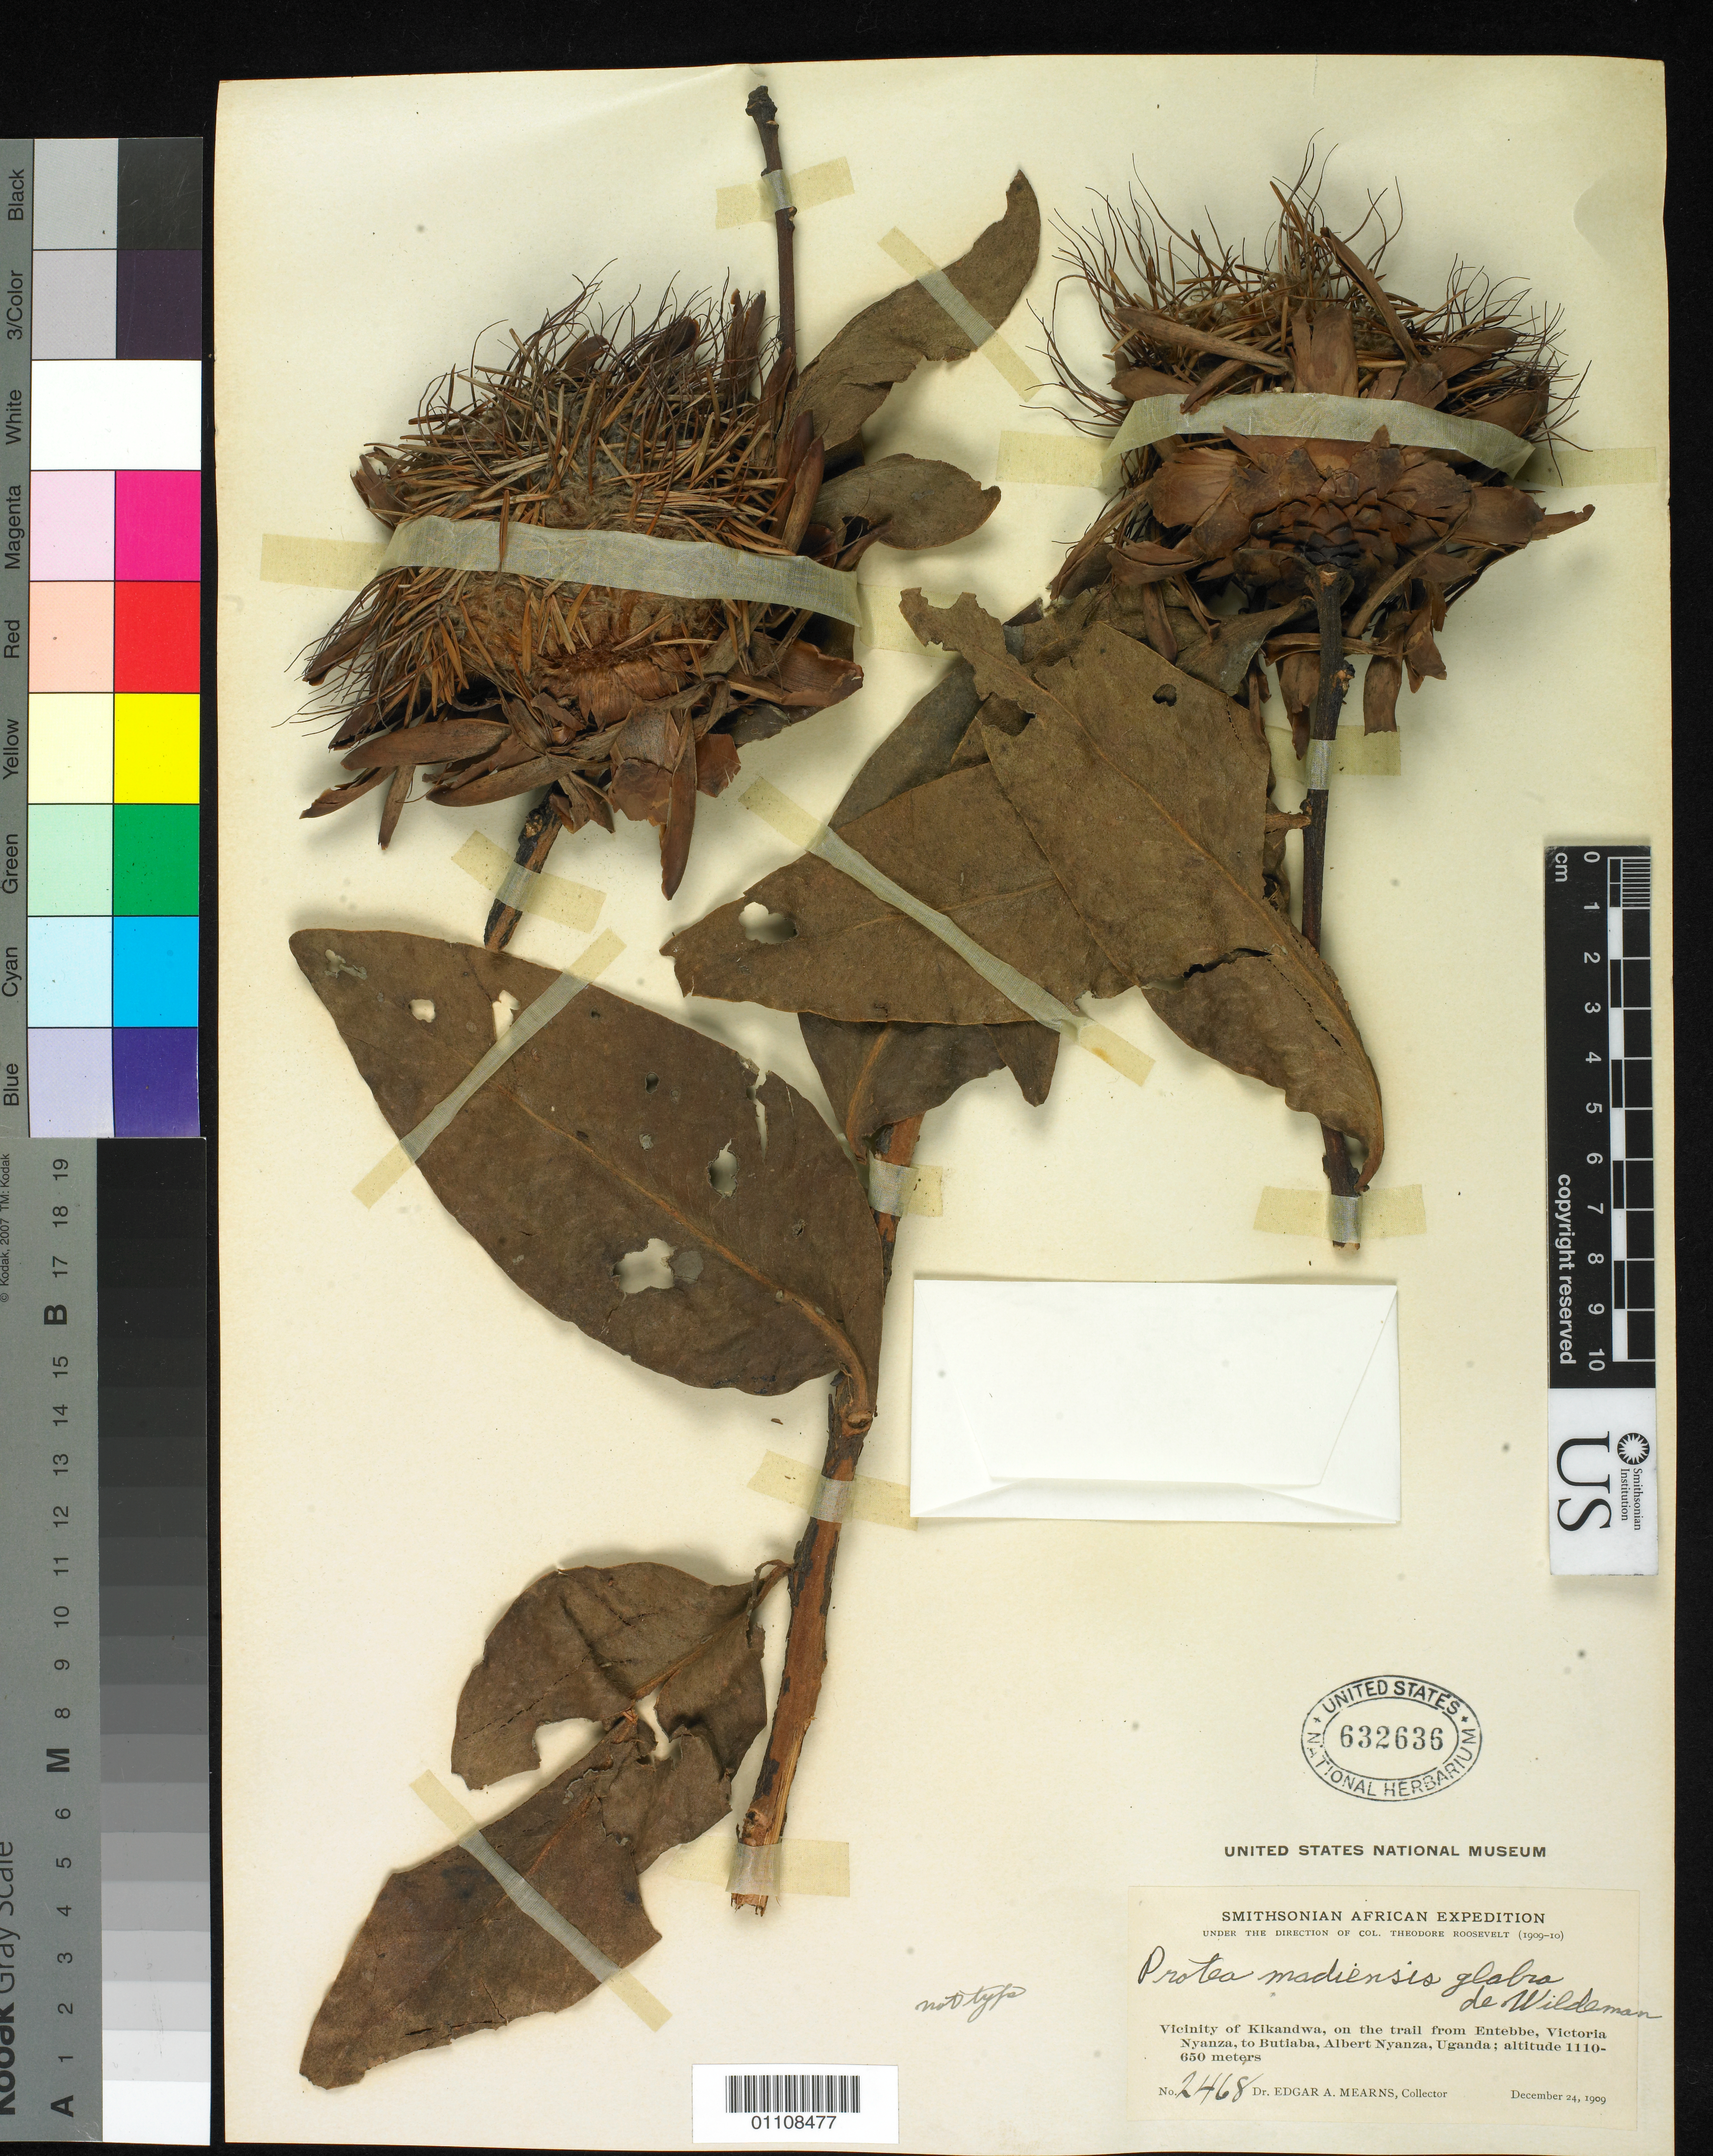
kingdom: Plantae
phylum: Tracheophyta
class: Magnoliopsida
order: Proteales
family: Proteaceae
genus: Protea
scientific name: Protea madiensis var. glabra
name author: De Wild.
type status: Syntype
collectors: E. A. Mearns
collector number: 2468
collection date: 1909-12-24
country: Uganda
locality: Vicinity of Kikandwa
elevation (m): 650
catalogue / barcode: US 632636